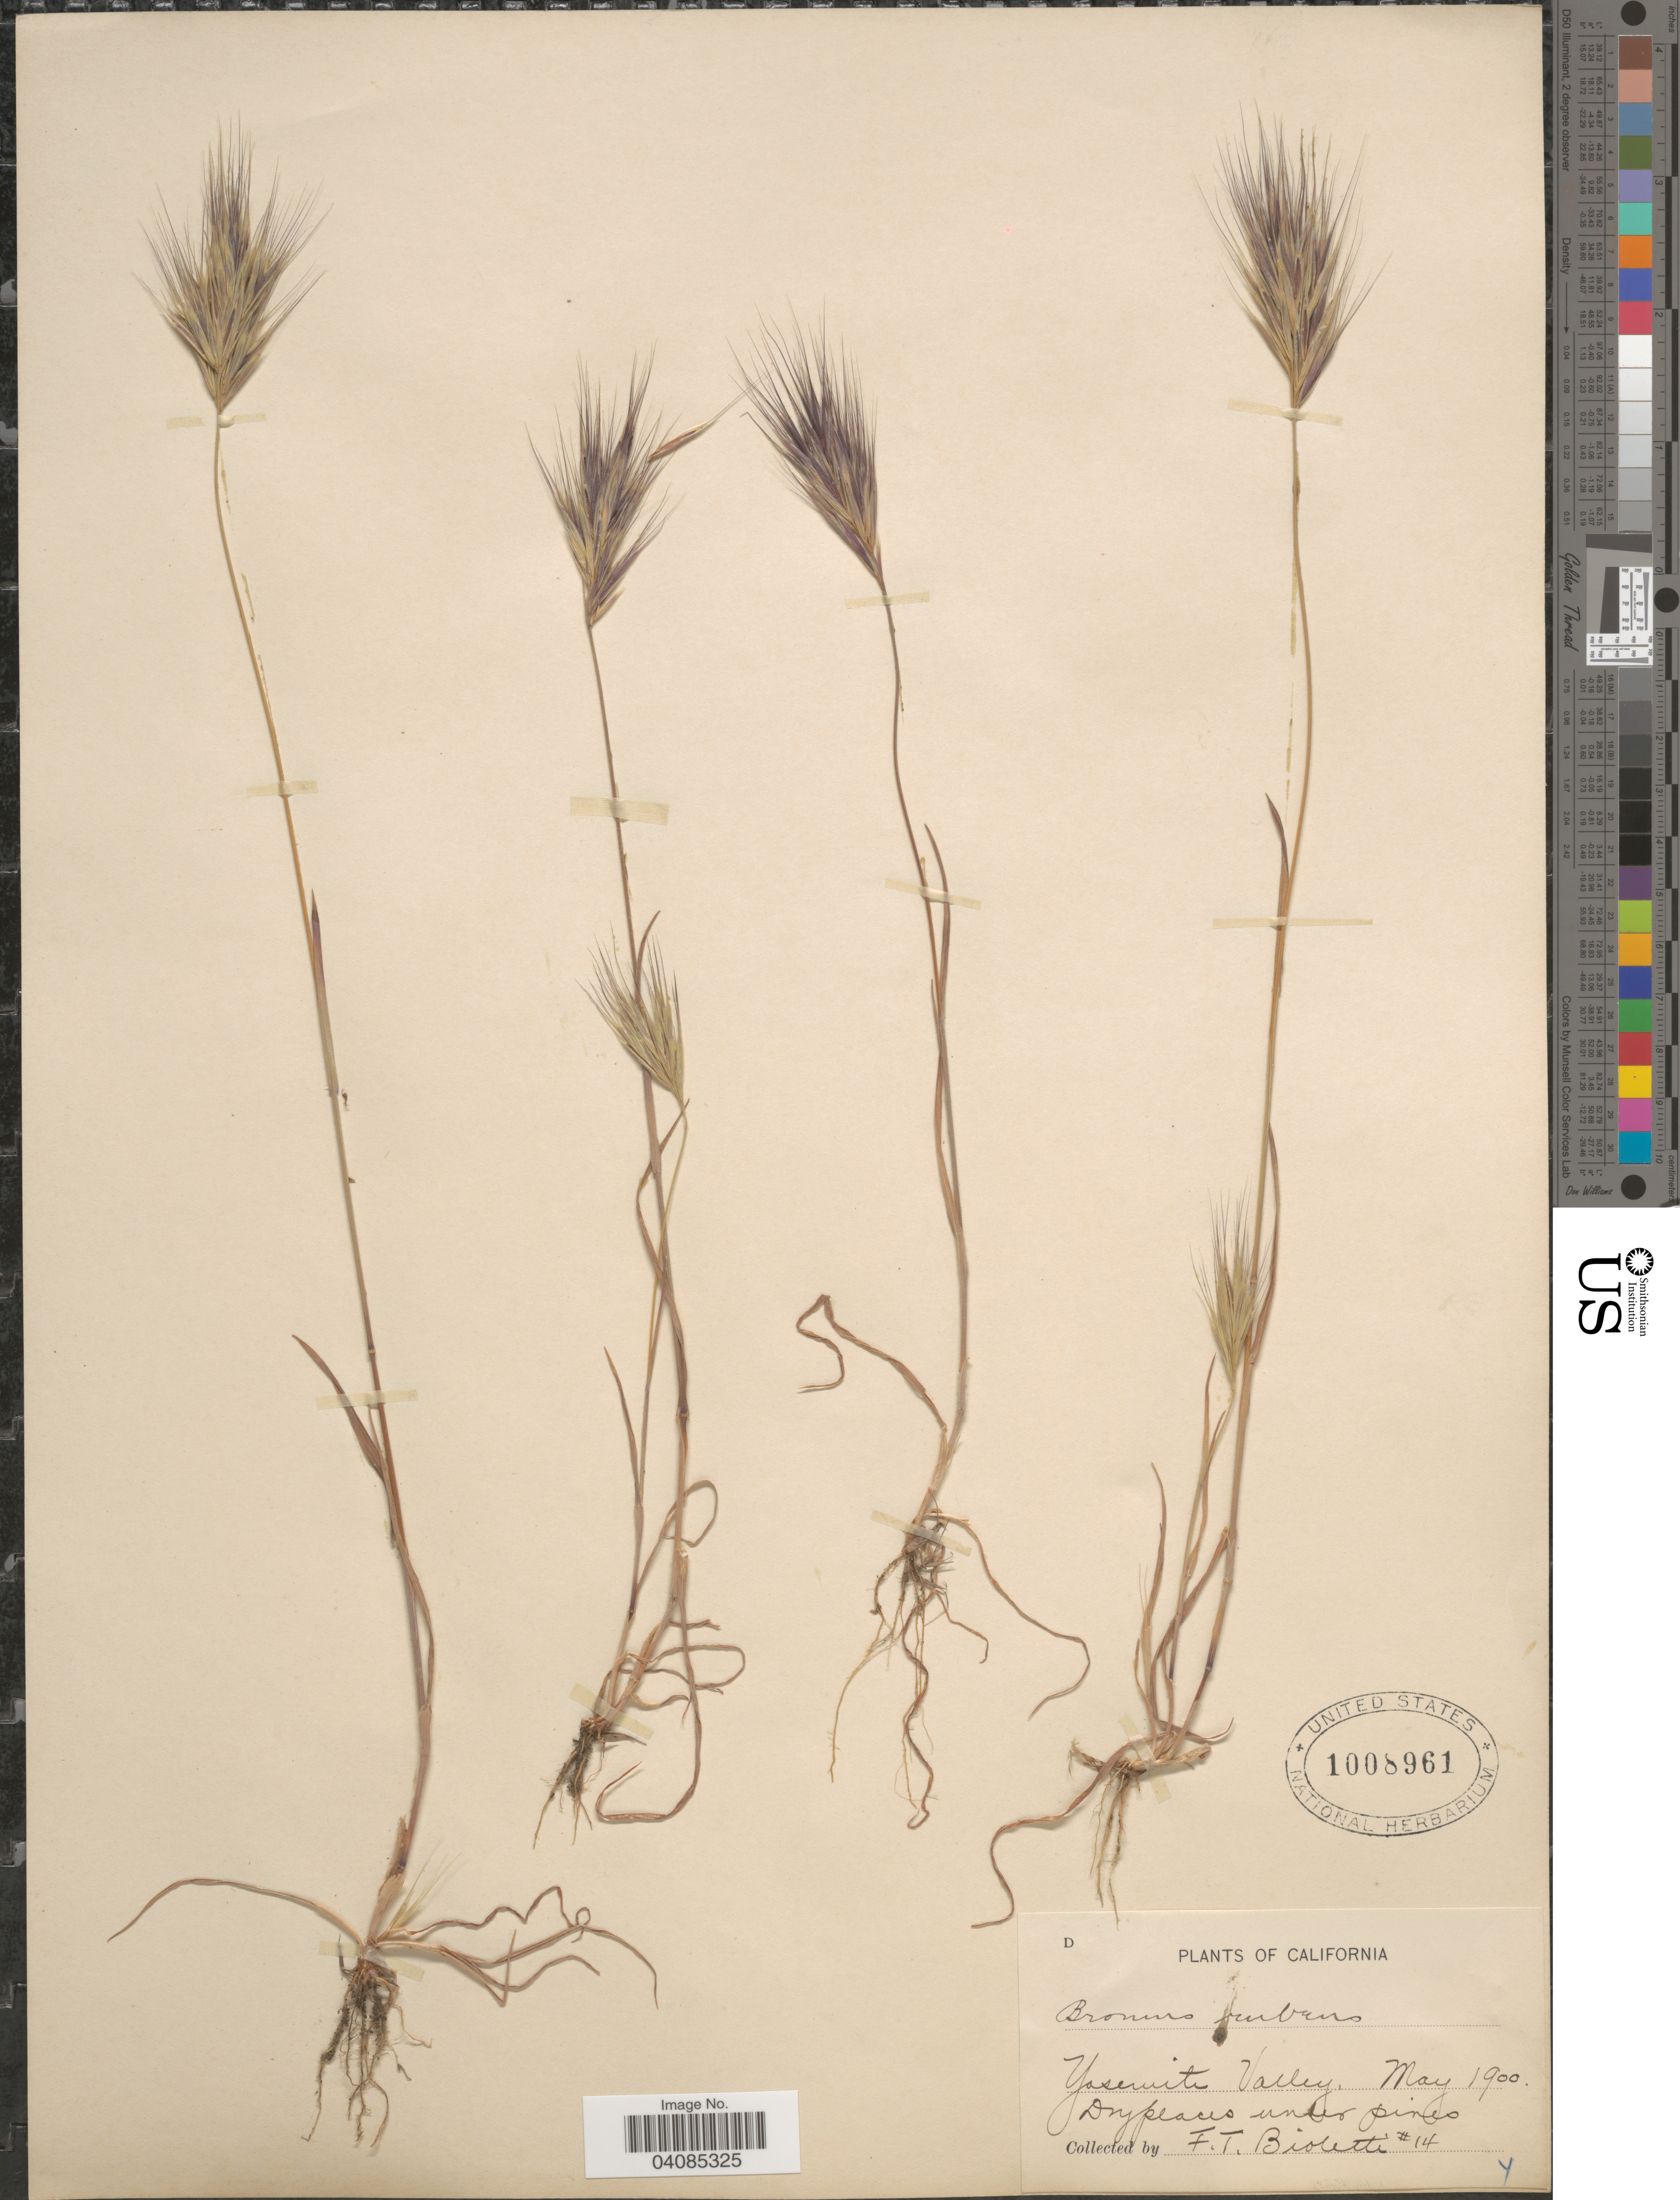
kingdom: Plantae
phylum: Tracheophyta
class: Liliopsida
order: Poales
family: Poaceae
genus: Bromus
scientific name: Bromus rubens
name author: L.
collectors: F. T. Bioletti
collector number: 14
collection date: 1900-05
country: United States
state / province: California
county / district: Mariposa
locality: Yosemite Valley.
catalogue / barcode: US 1008961